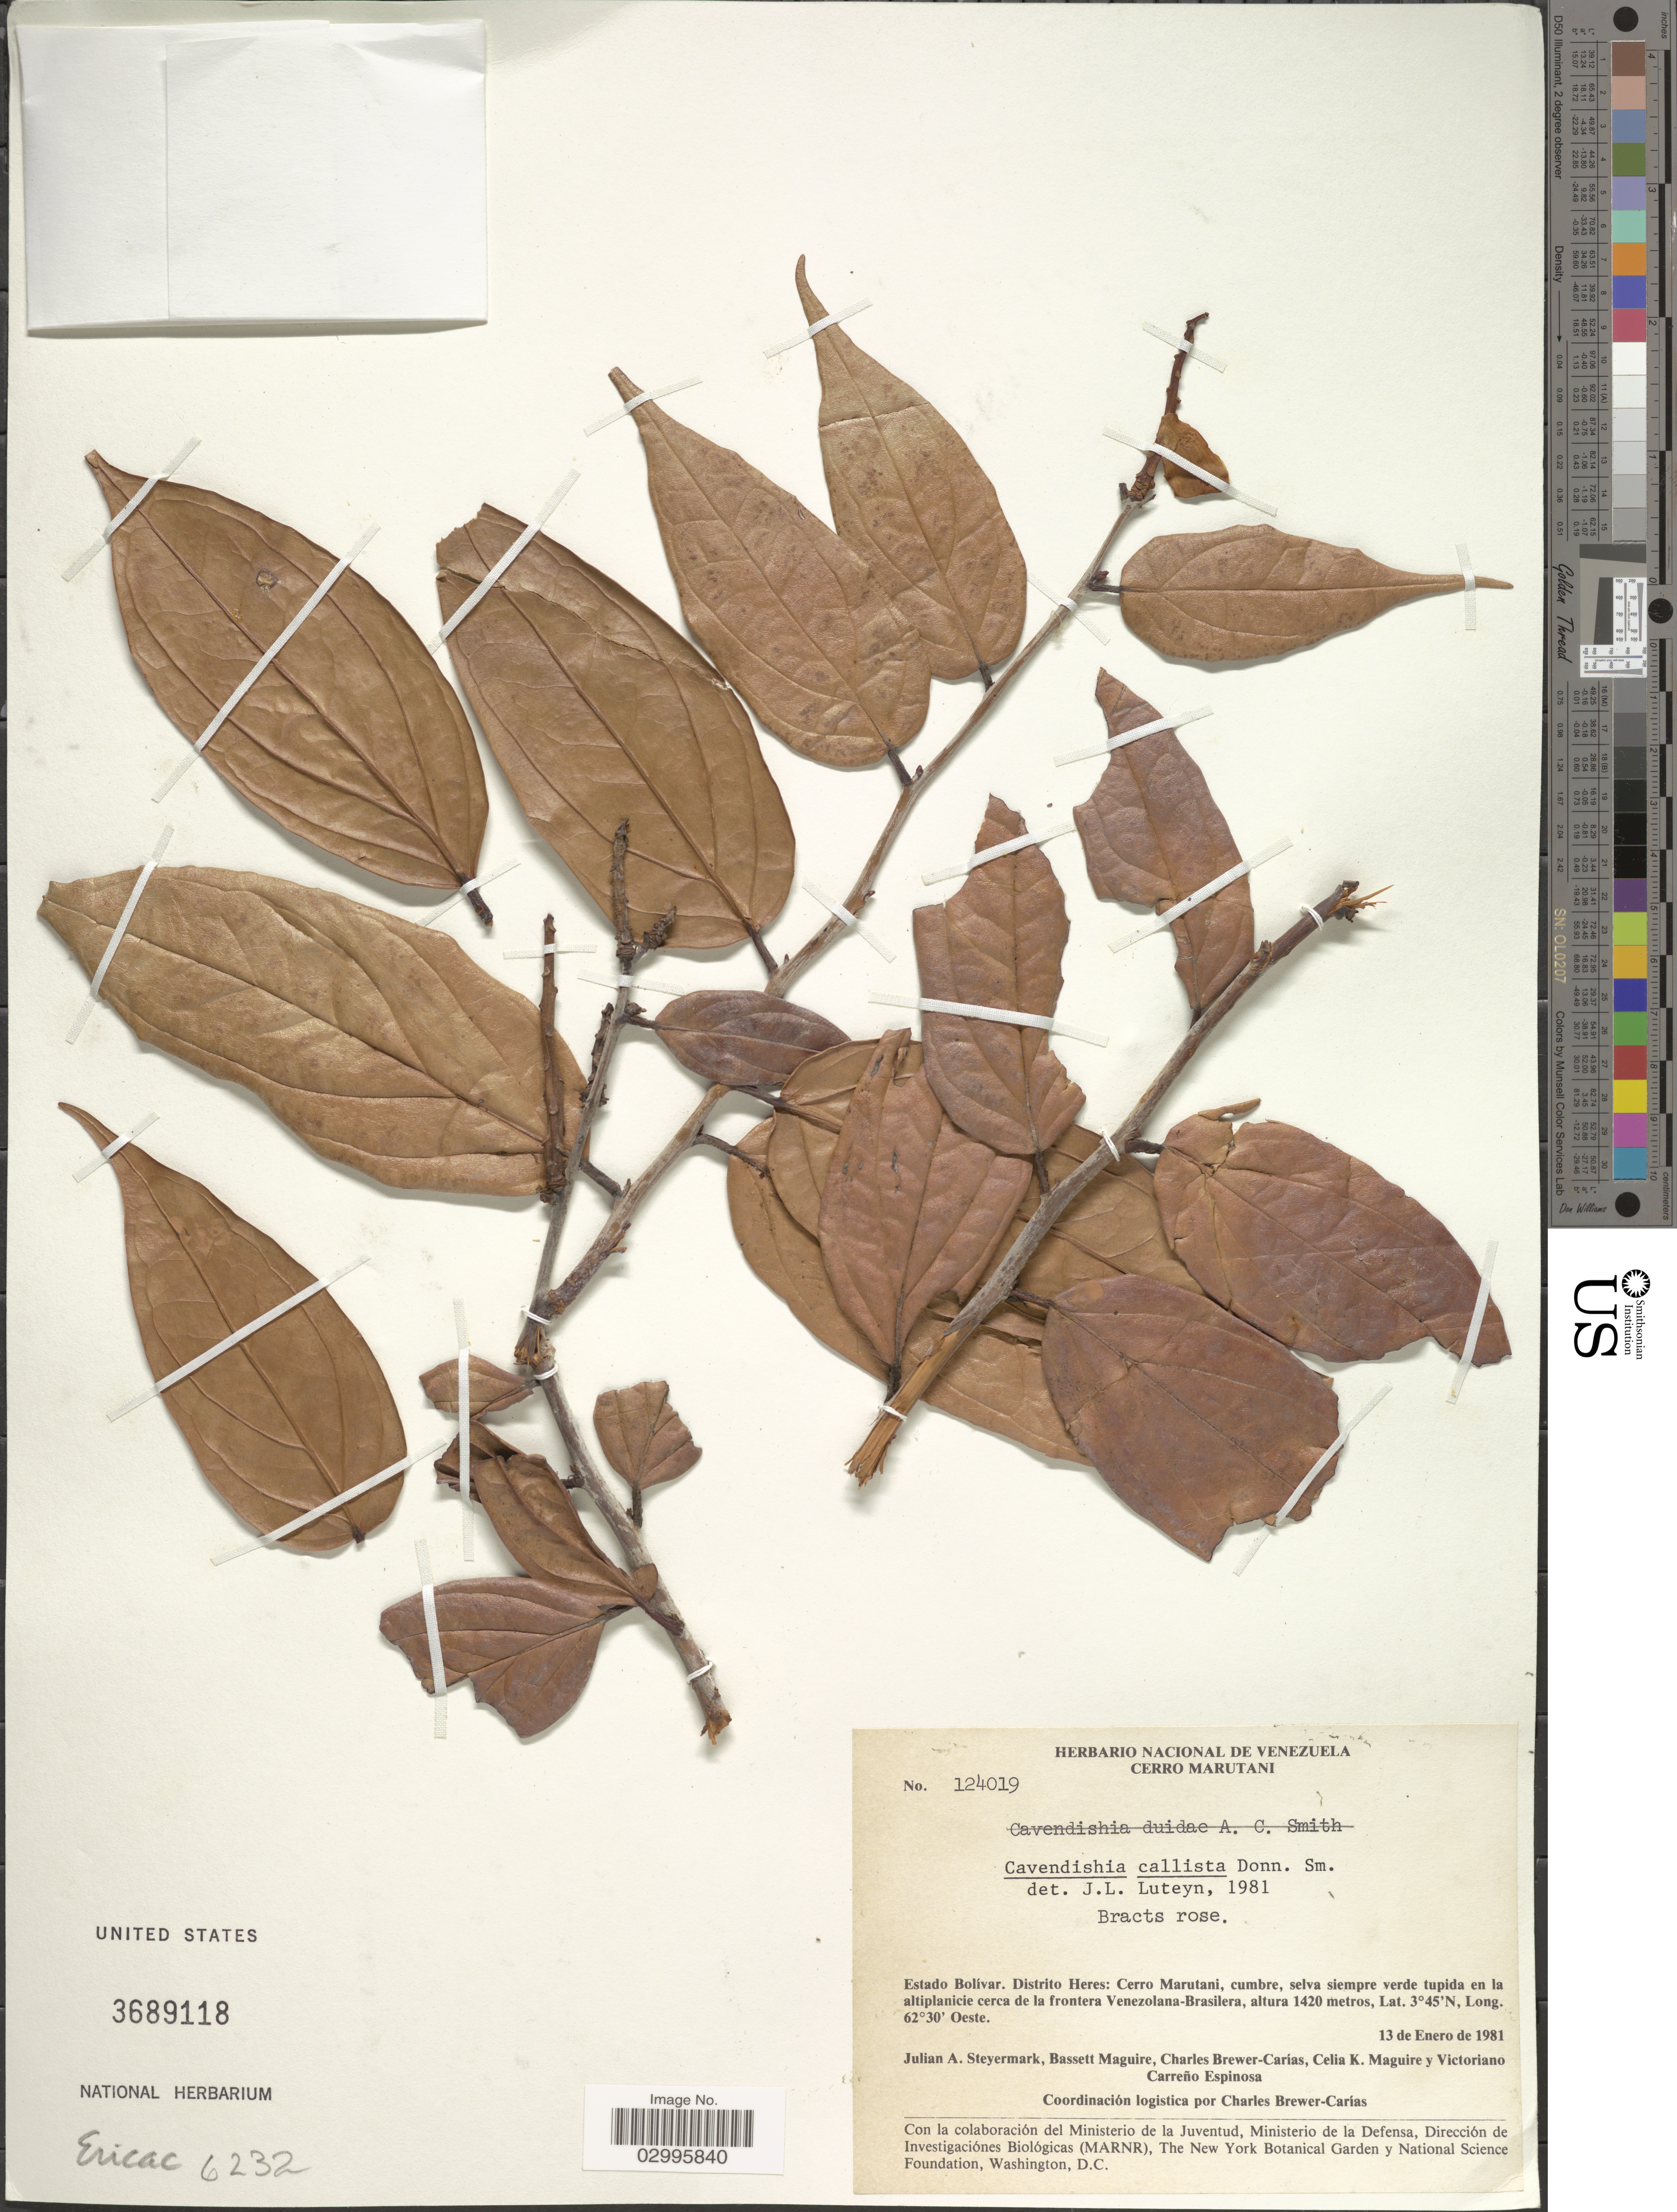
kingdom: Plantae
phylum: Tracheophyta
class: Magnoliopsida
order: Ericales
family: Ericaceae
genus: Cavendishia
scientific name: Cavendishia callista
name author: Donn. Sm.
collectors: J. Steyermark, B. Maguire, C. Brewer-Carias, C. K. Maguire & V. Carreño E.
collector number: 124019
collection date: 1981-01-13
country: Venezuela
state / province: Bolivar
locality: Distrito Heres: Cerro Marutani, cumbre selva siempre verde tupida en la altiplanicie cerca de la frontera Venezolana-Brasilera.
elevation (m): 1420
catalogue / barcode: US 3689118